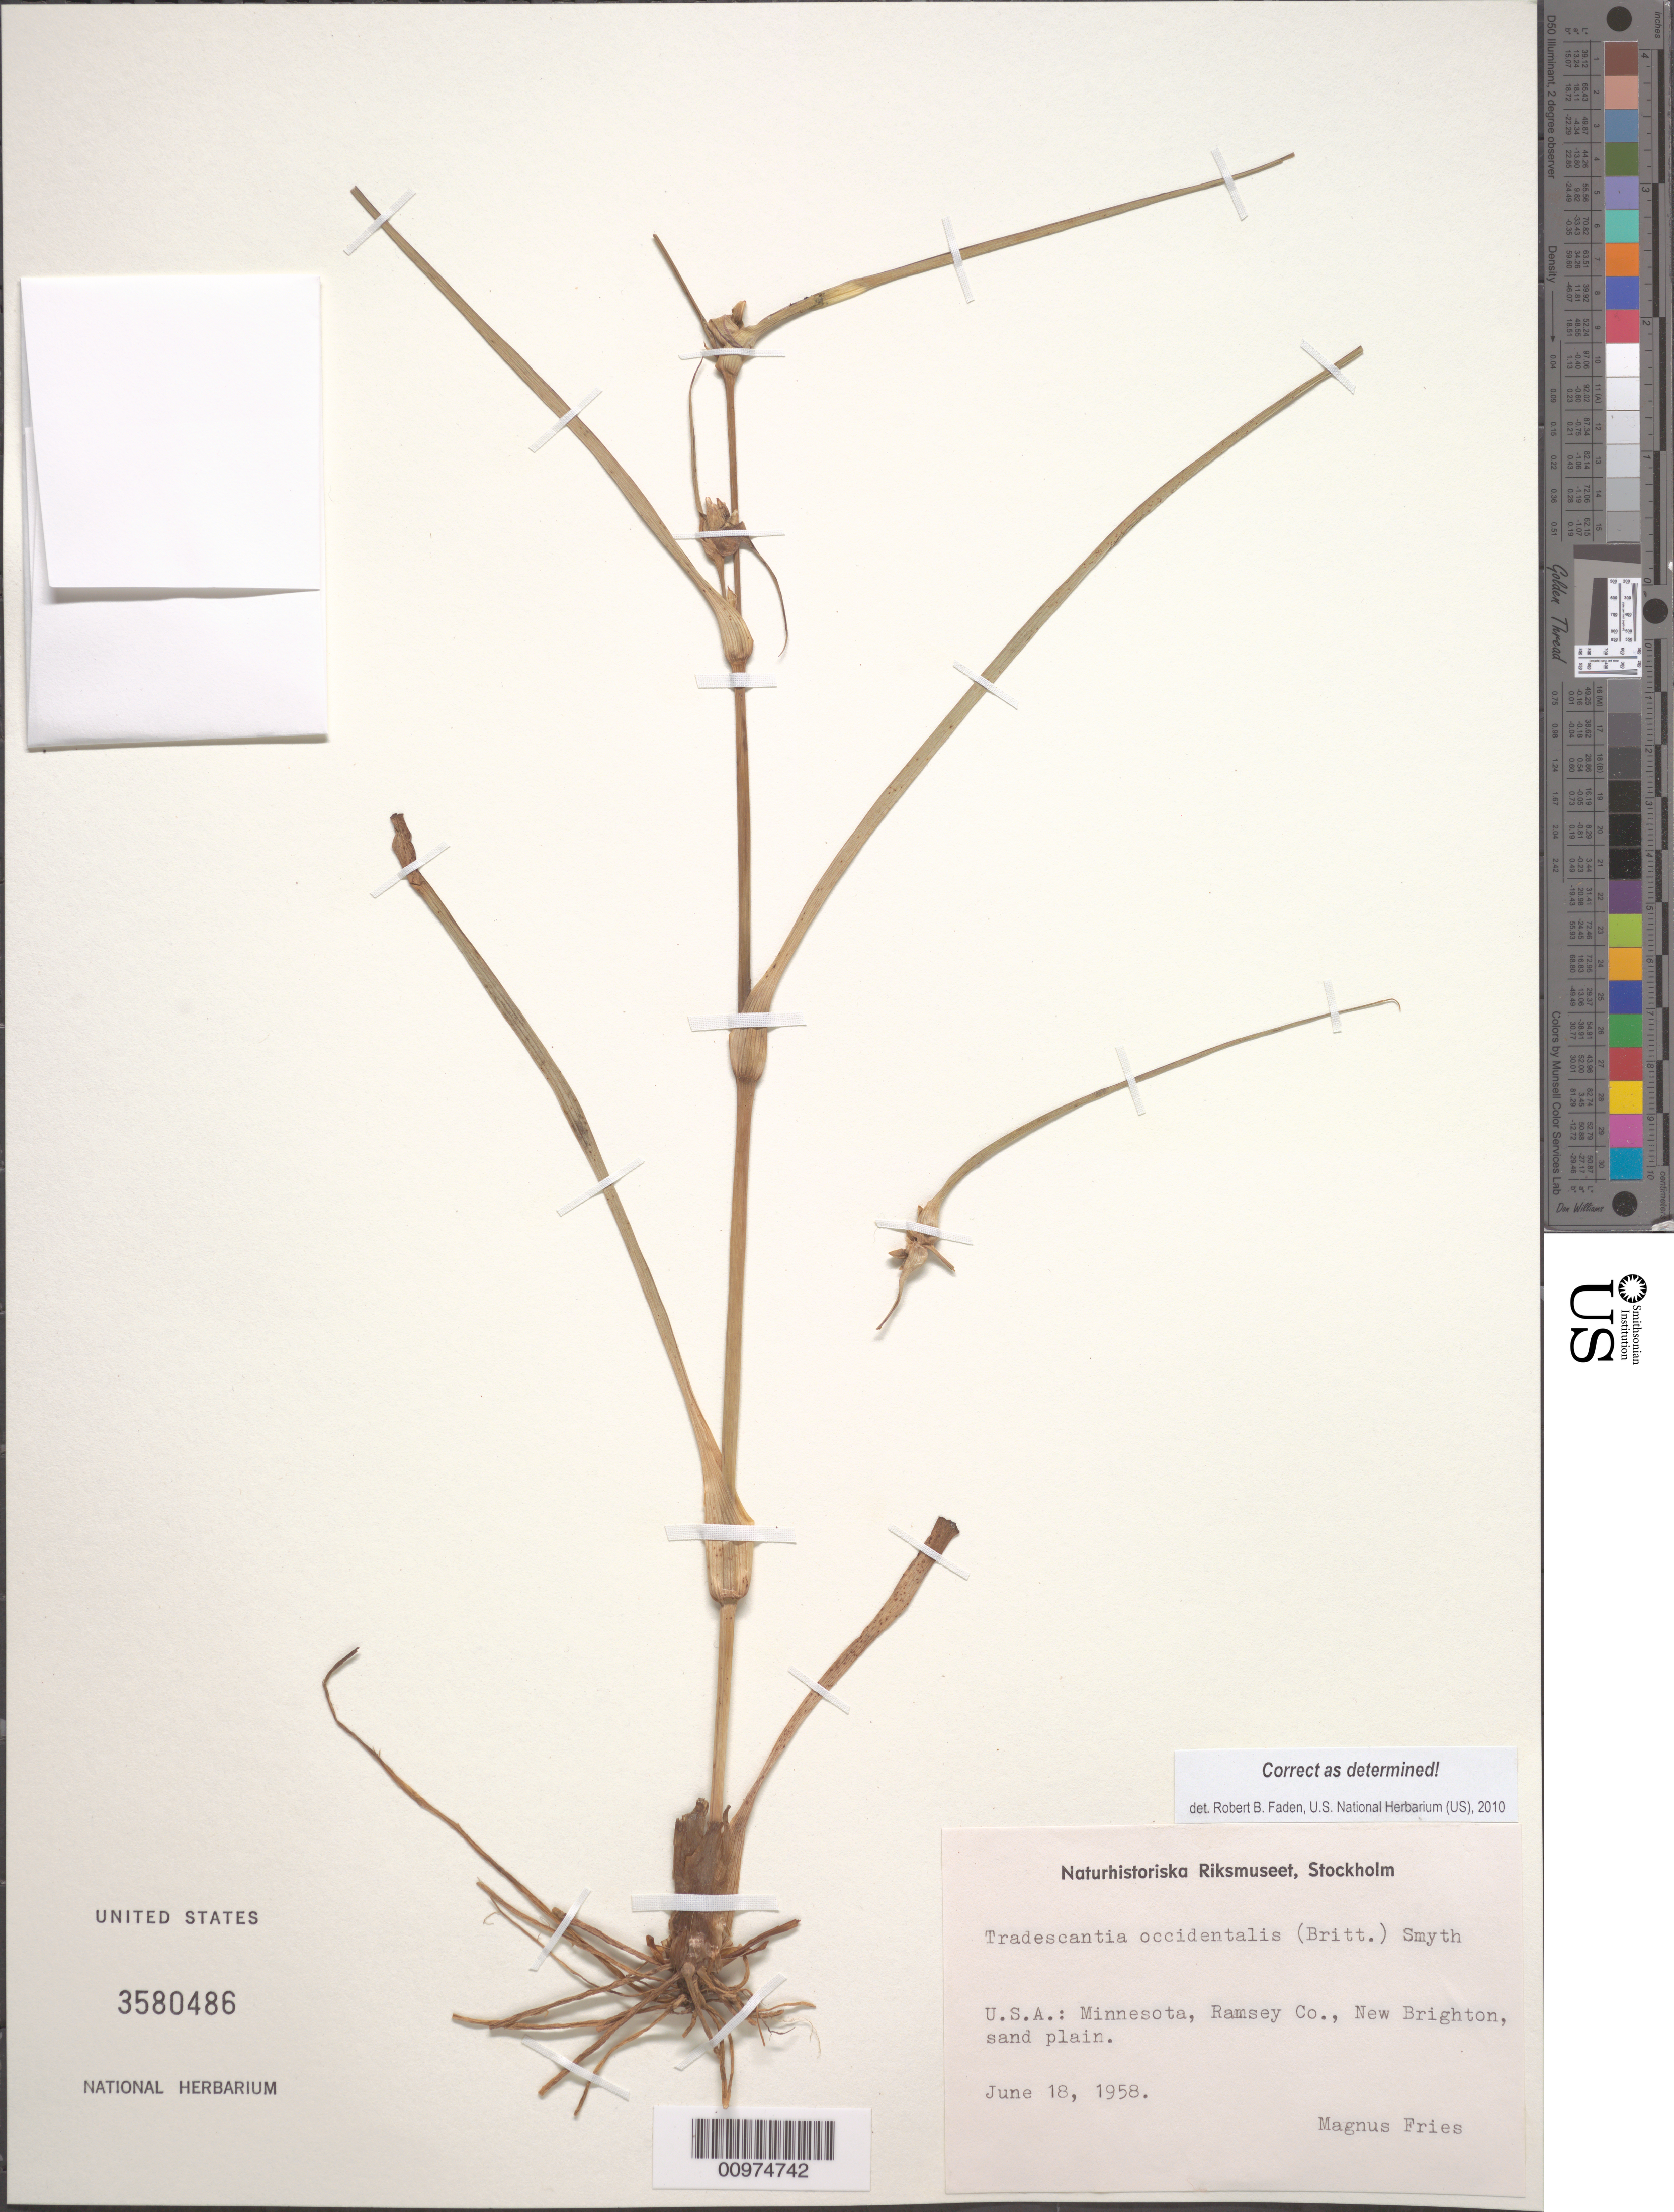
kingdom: Plantae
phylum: Tracheophyta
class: Liliopsida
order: Commelinales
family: Commelinaceae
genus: Tradescantia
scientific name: Tradescantia occidentalis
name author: (Britton) Smyth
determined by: Faden, Robert B., (US), Smithsonian Institution - National Museum of Natural History (UNITED STATES)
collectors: M. Fries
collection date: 1958-06-18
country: United States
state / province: Minnesota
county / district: Ramsey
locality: New Brighton, sand plain.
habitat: sand plain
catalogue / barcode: US 3580486